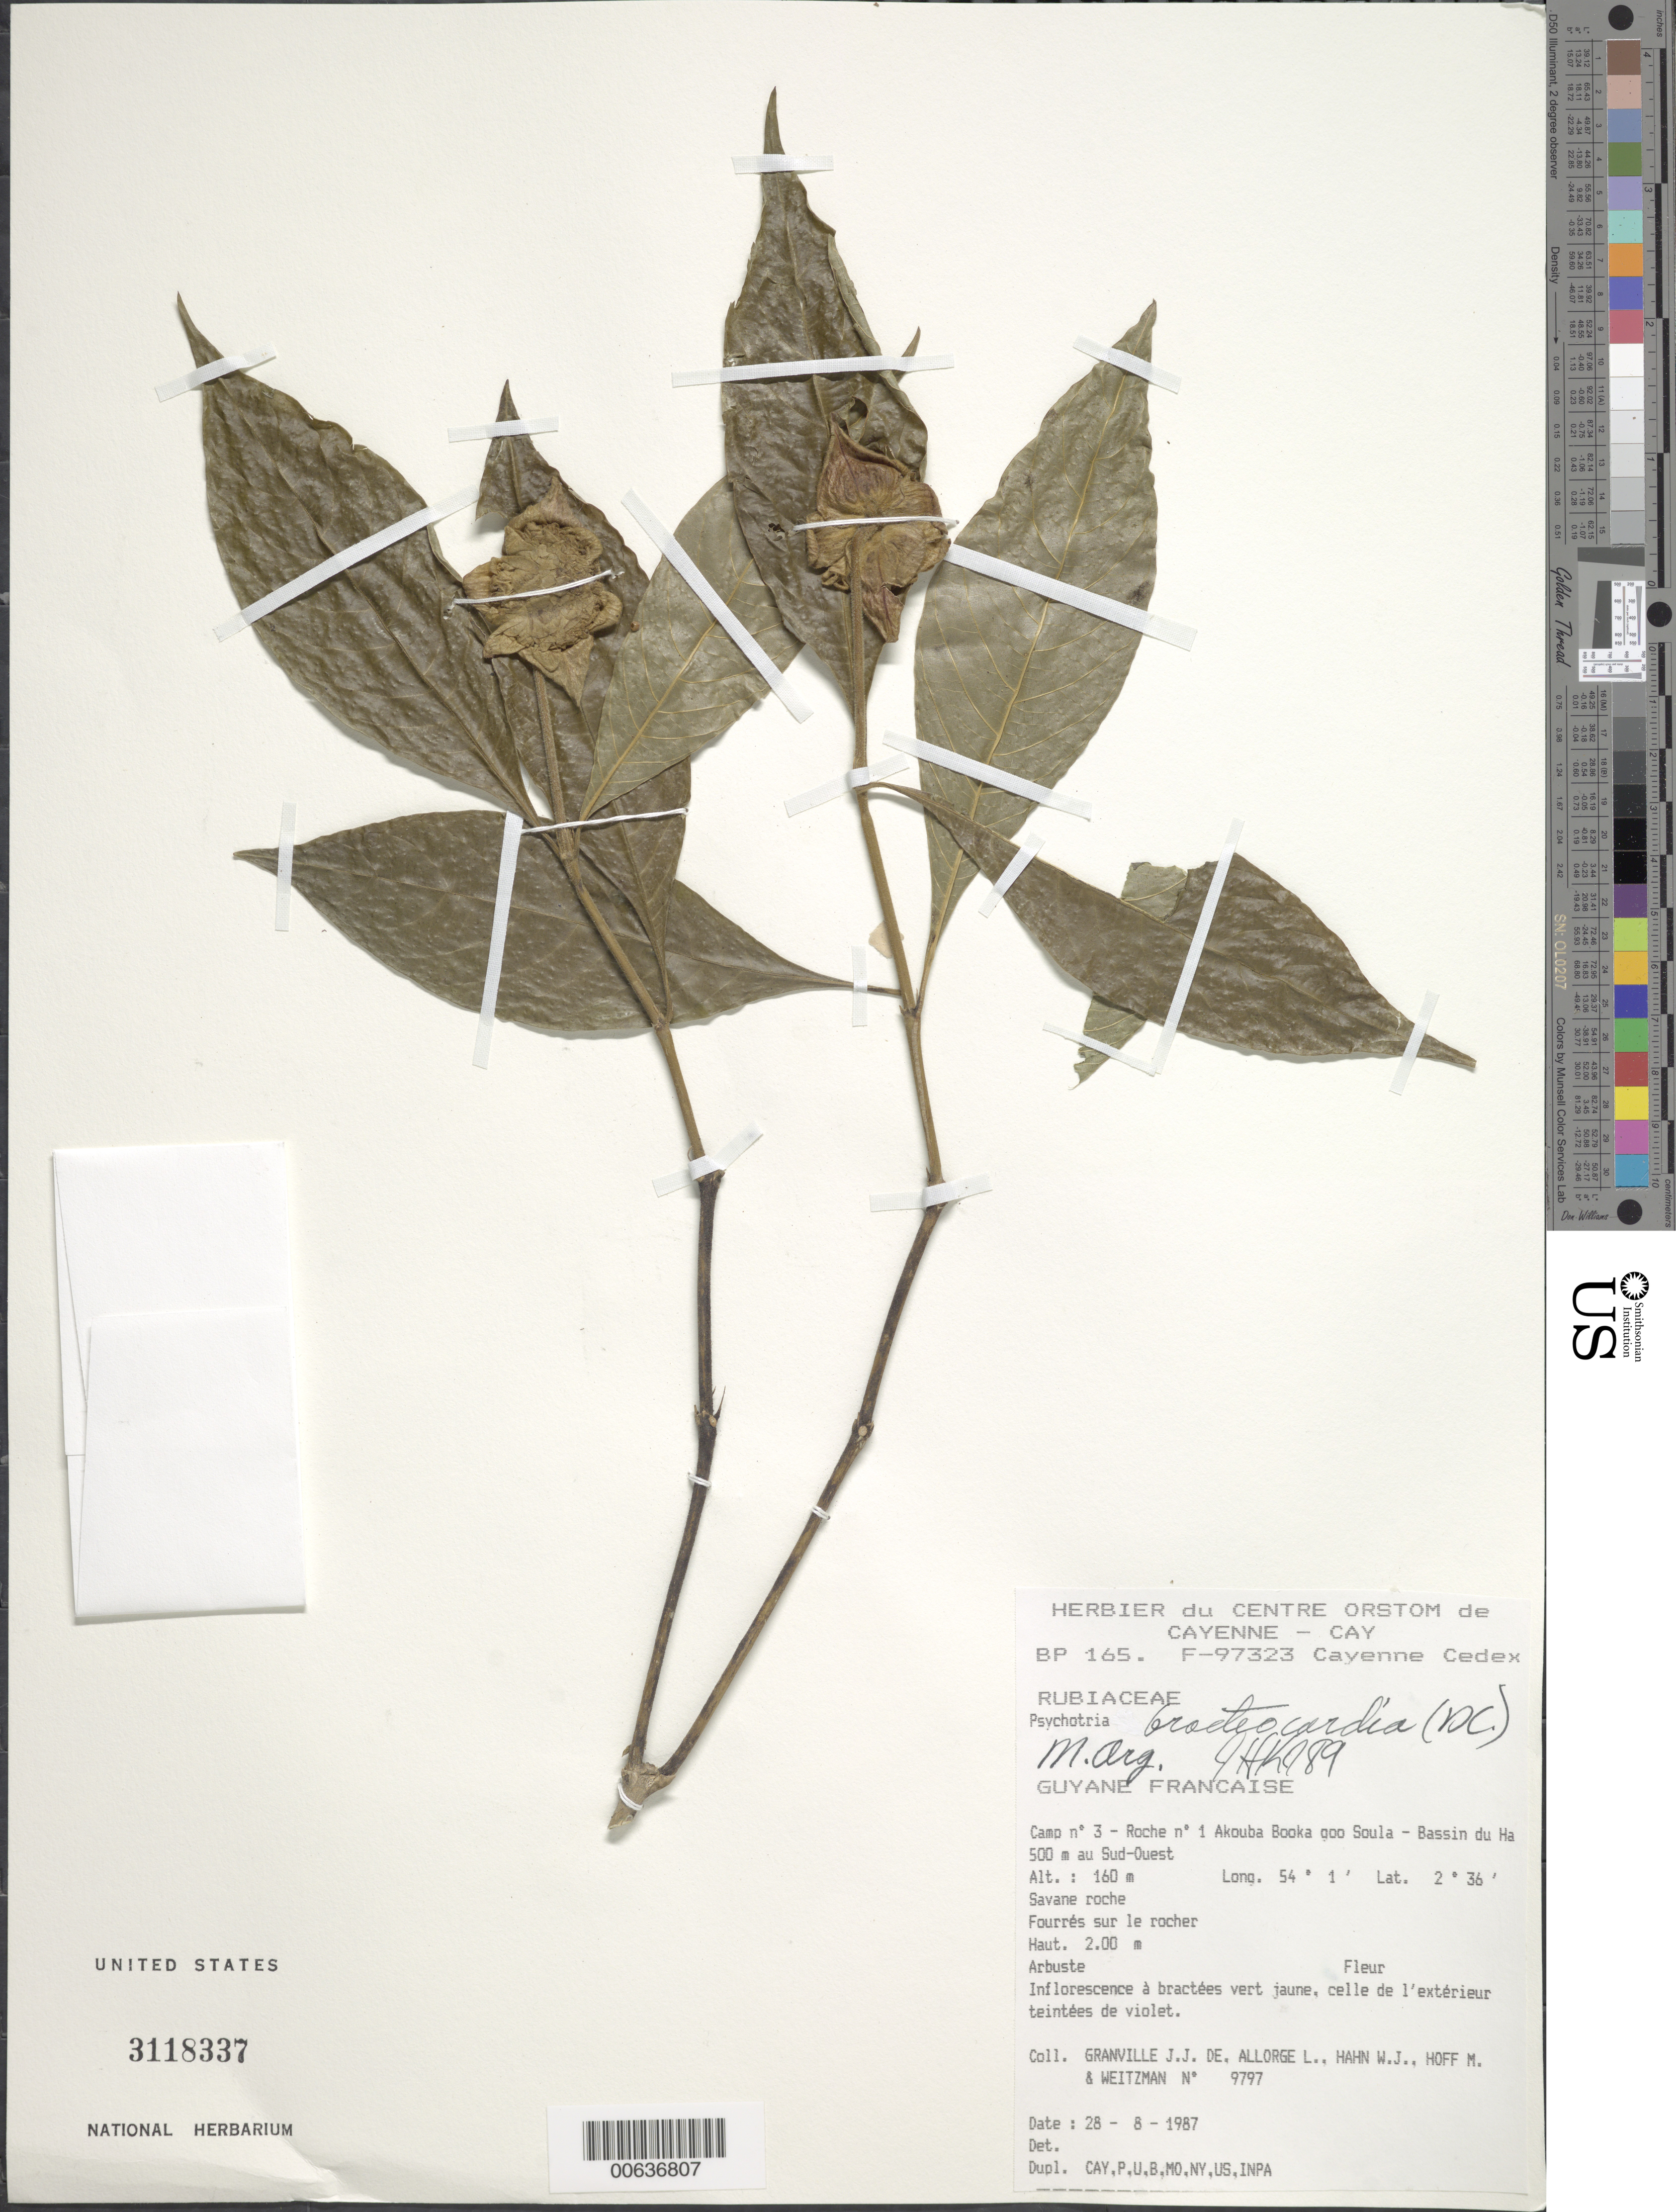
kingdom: Plantae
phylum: Tracheophyta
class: Magnoliopsida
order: Gentianales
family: Rubiaceae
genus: Palicourea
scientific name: Palicourea bracteocardia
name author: (DC.) Delprete & J.H. Kirkbr.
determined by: Kirkbride, J. H., Jr.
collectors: J.-J. de Granville, L. Allorge, W. J. Hahn, M. Hoff & A. L. Weitzman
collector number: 9797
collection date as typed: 28-Aug-87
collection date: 1987-08-28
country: French Guiana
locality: Akouba Booka goo Soula, Camp #3, Roche no. 1, Bassin du Haut-Marouini, 500 m au Sud-Ouest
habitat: Savane roche. Fourres sur le rocher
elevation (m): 160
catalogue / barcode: US 3118337